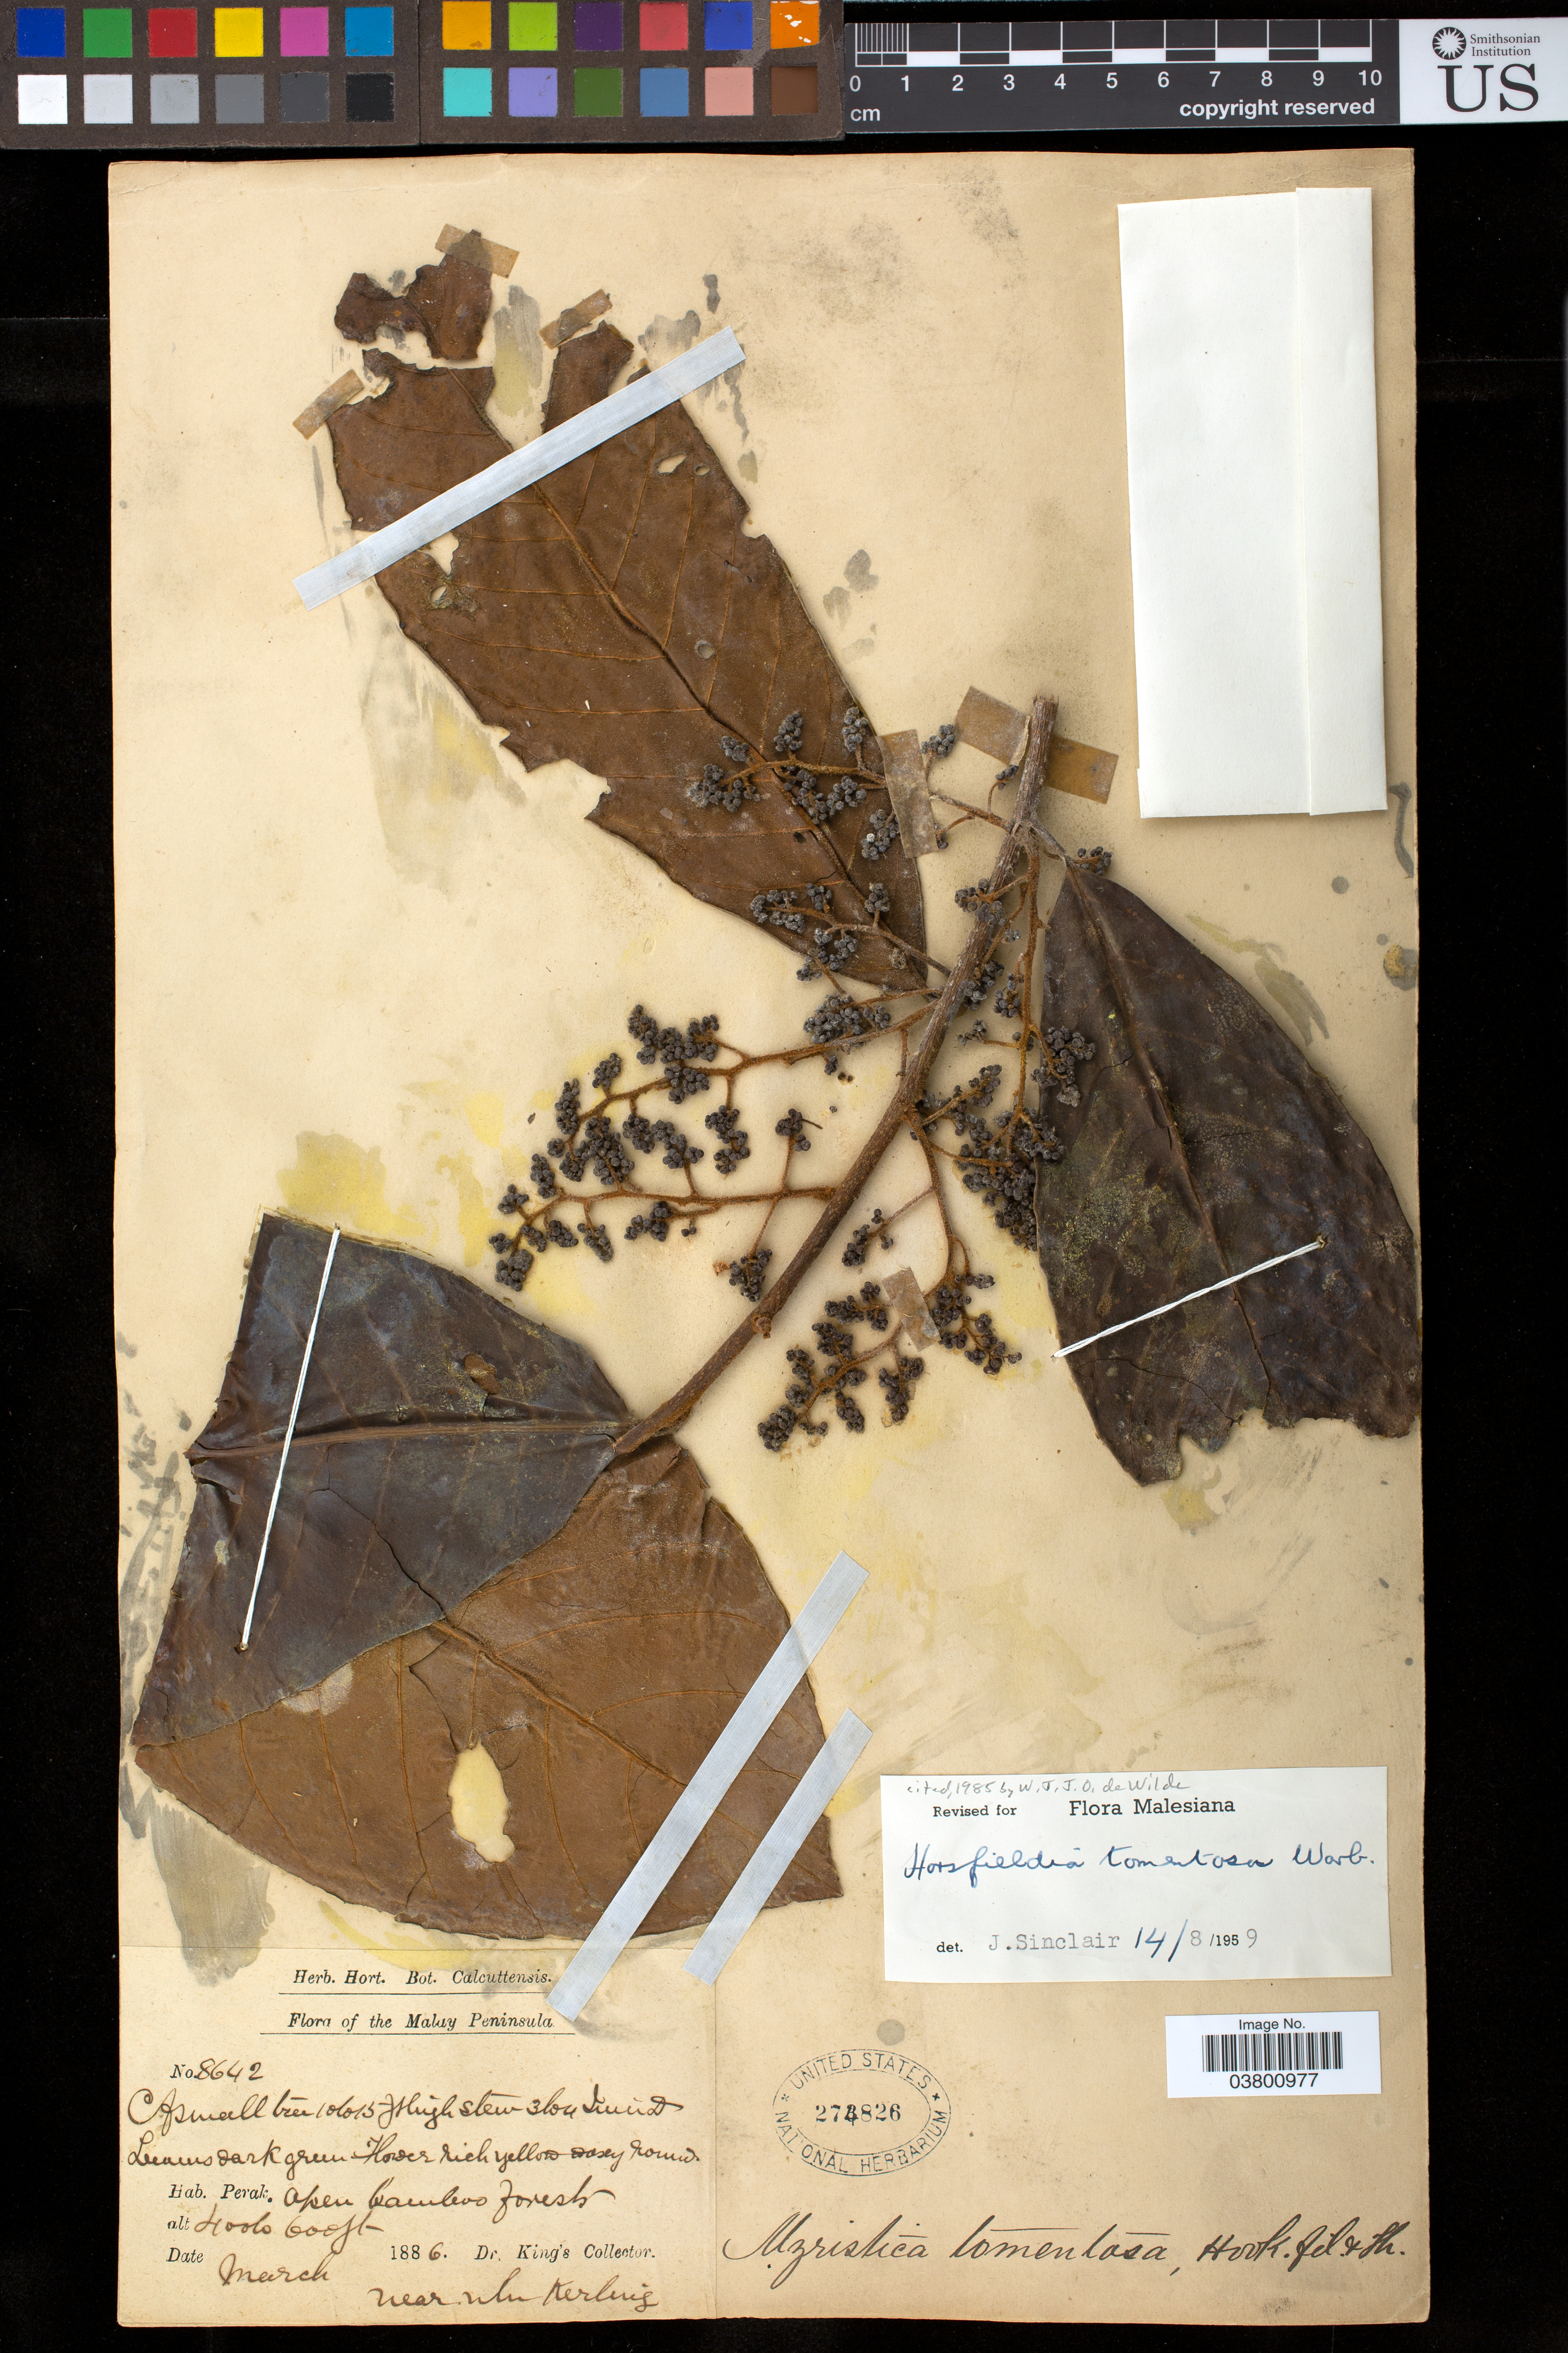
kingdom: Plantae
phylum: Tracheophyta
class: Magnoliopsida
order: Magnoliales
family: Myristicaceae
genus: Horsfieldia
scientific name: Horsfieldia tomentosa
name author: Warb.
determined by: Sinclair, James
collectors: Dr. King's collector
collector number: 8642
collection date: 1886-03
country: Malaysia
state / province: Perak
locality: The Malay Peninsula. Perak. Near Ulu Kerling.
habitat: Open bamboo forests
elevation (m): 122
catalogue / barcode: US 274826